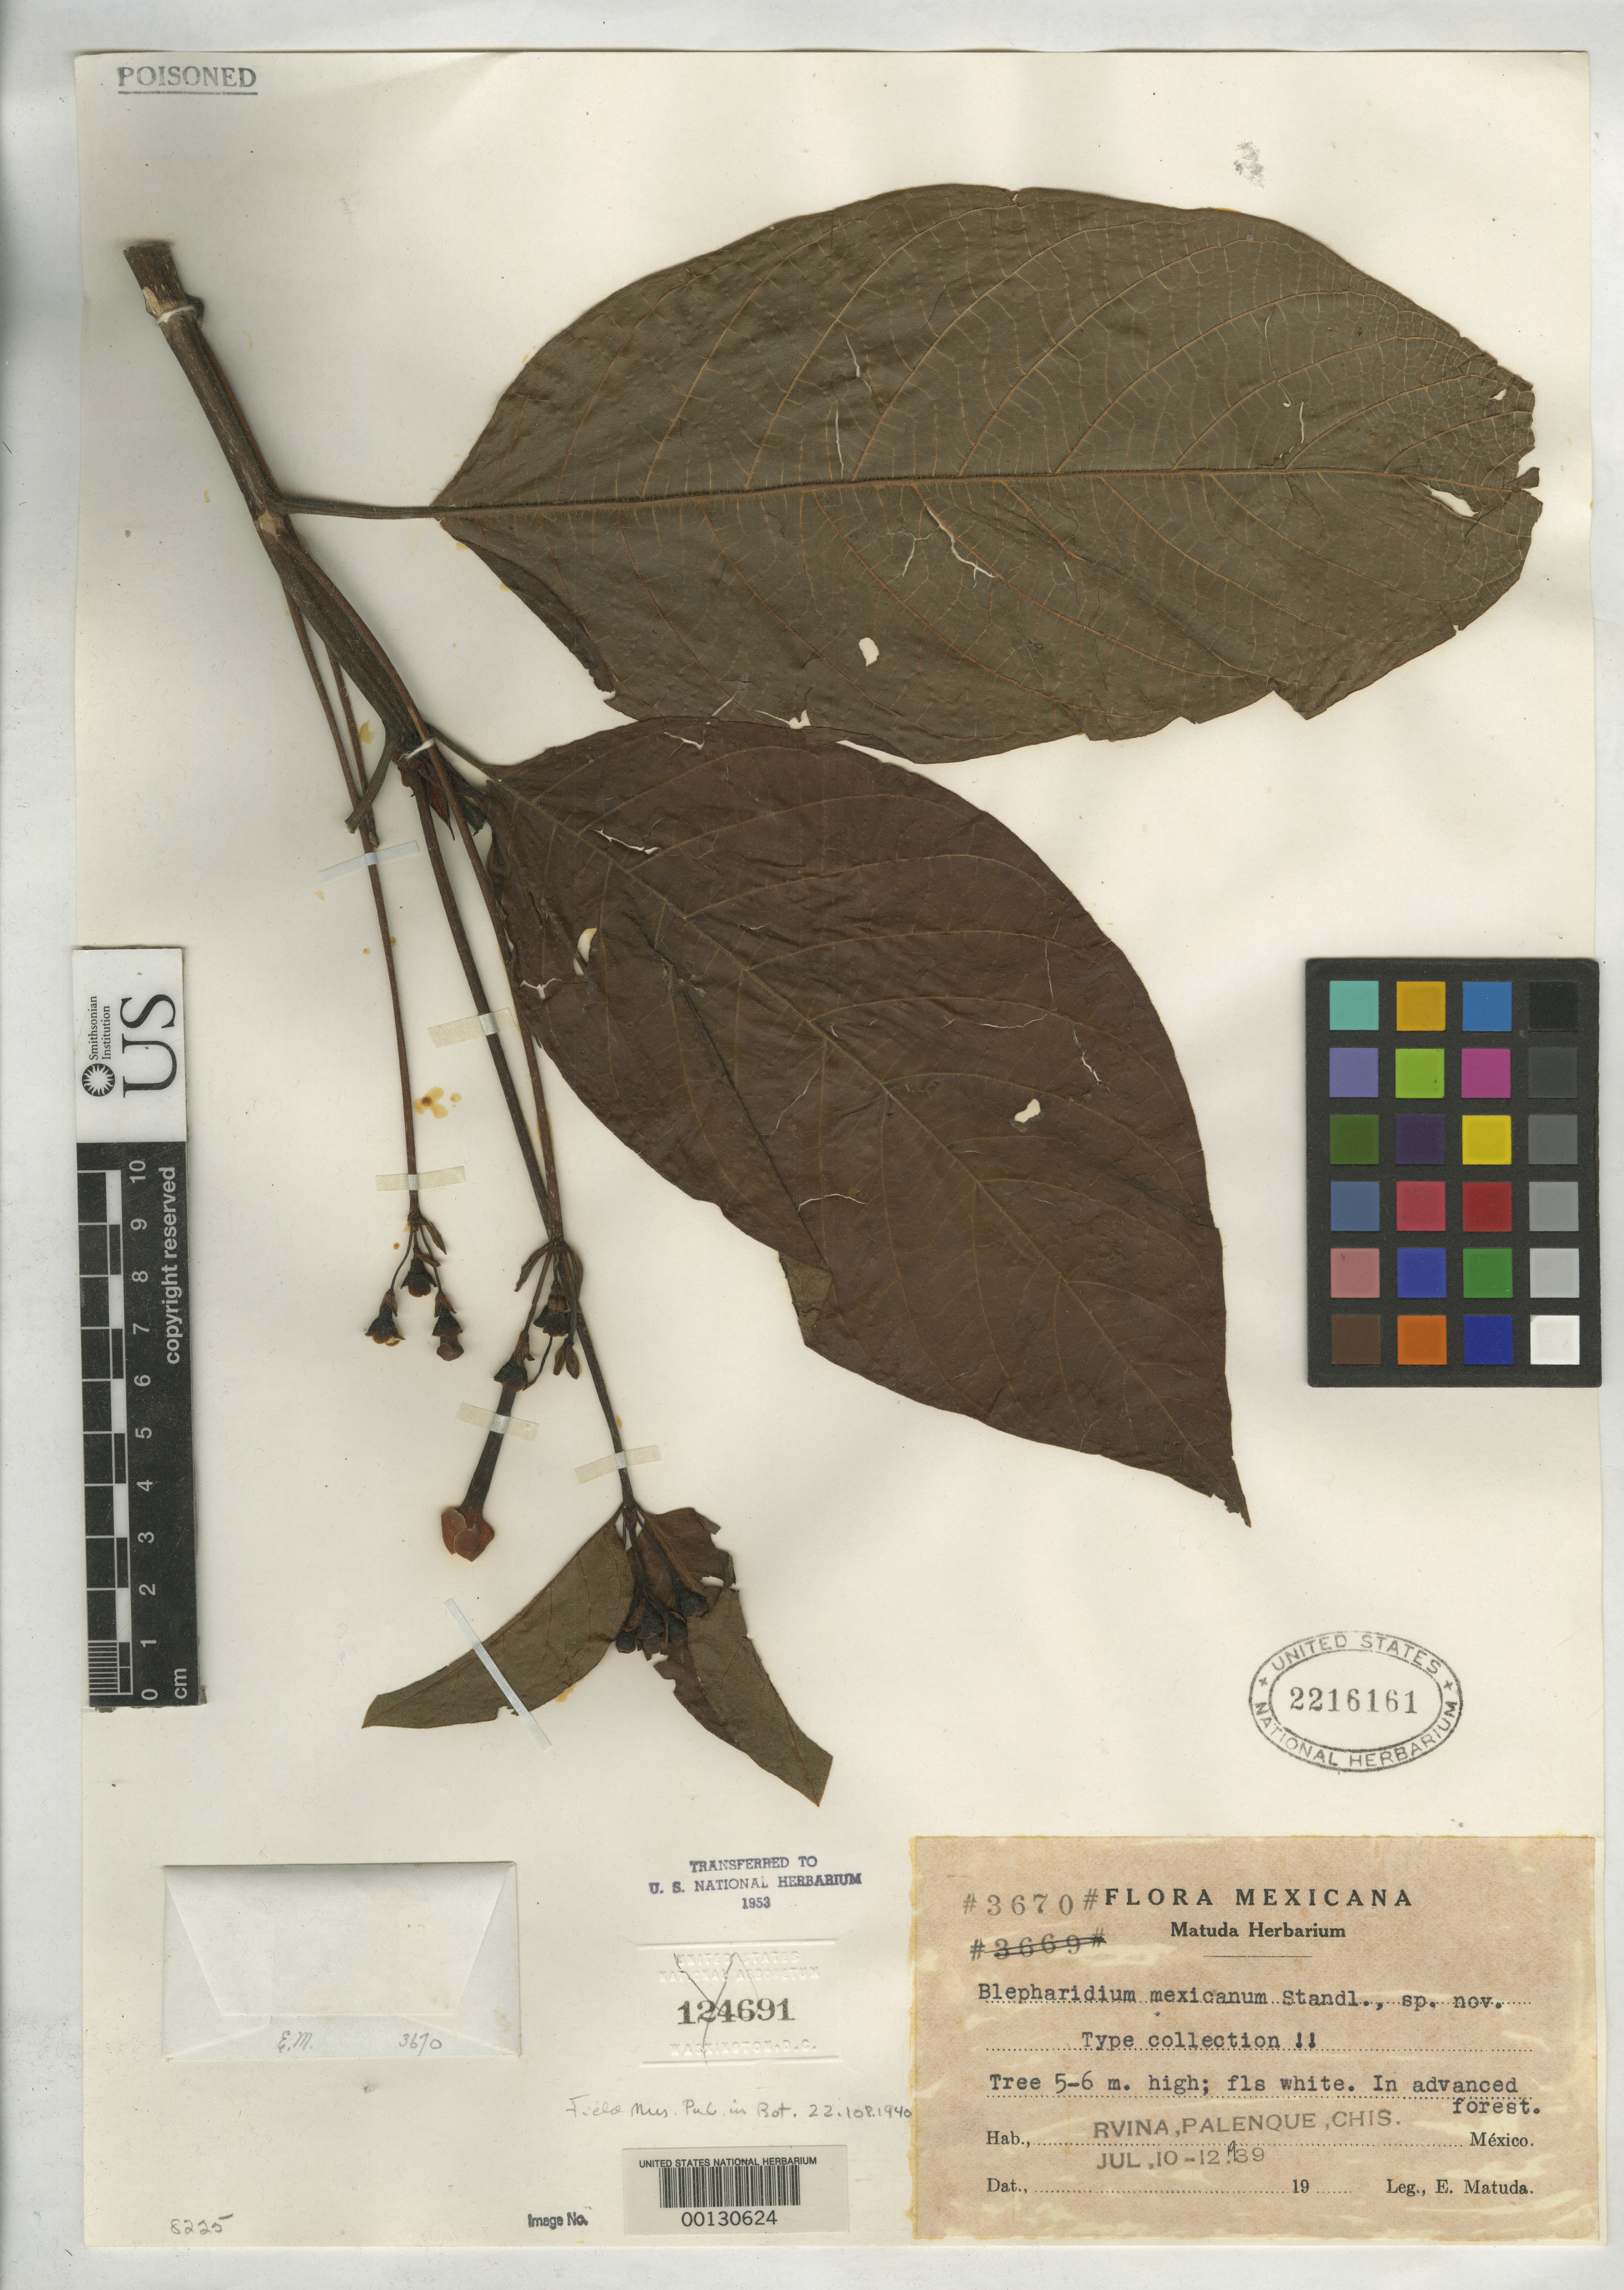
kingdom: Plantae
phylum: Tracheophyta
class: Magnoliopsida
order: Gentianales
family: Rubiaceae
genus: Blepharidium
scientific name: Blepharidium mexicanum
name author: Standl.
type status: Isotype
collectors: E. Matuda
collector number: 3670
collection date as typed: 10 Jul 1939 to 12 Jul 1939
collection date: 1939-07-10/1939-07-12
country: Mexico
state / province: Chiapas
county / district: Palenque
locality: Palenque.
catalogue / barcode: US 2216161